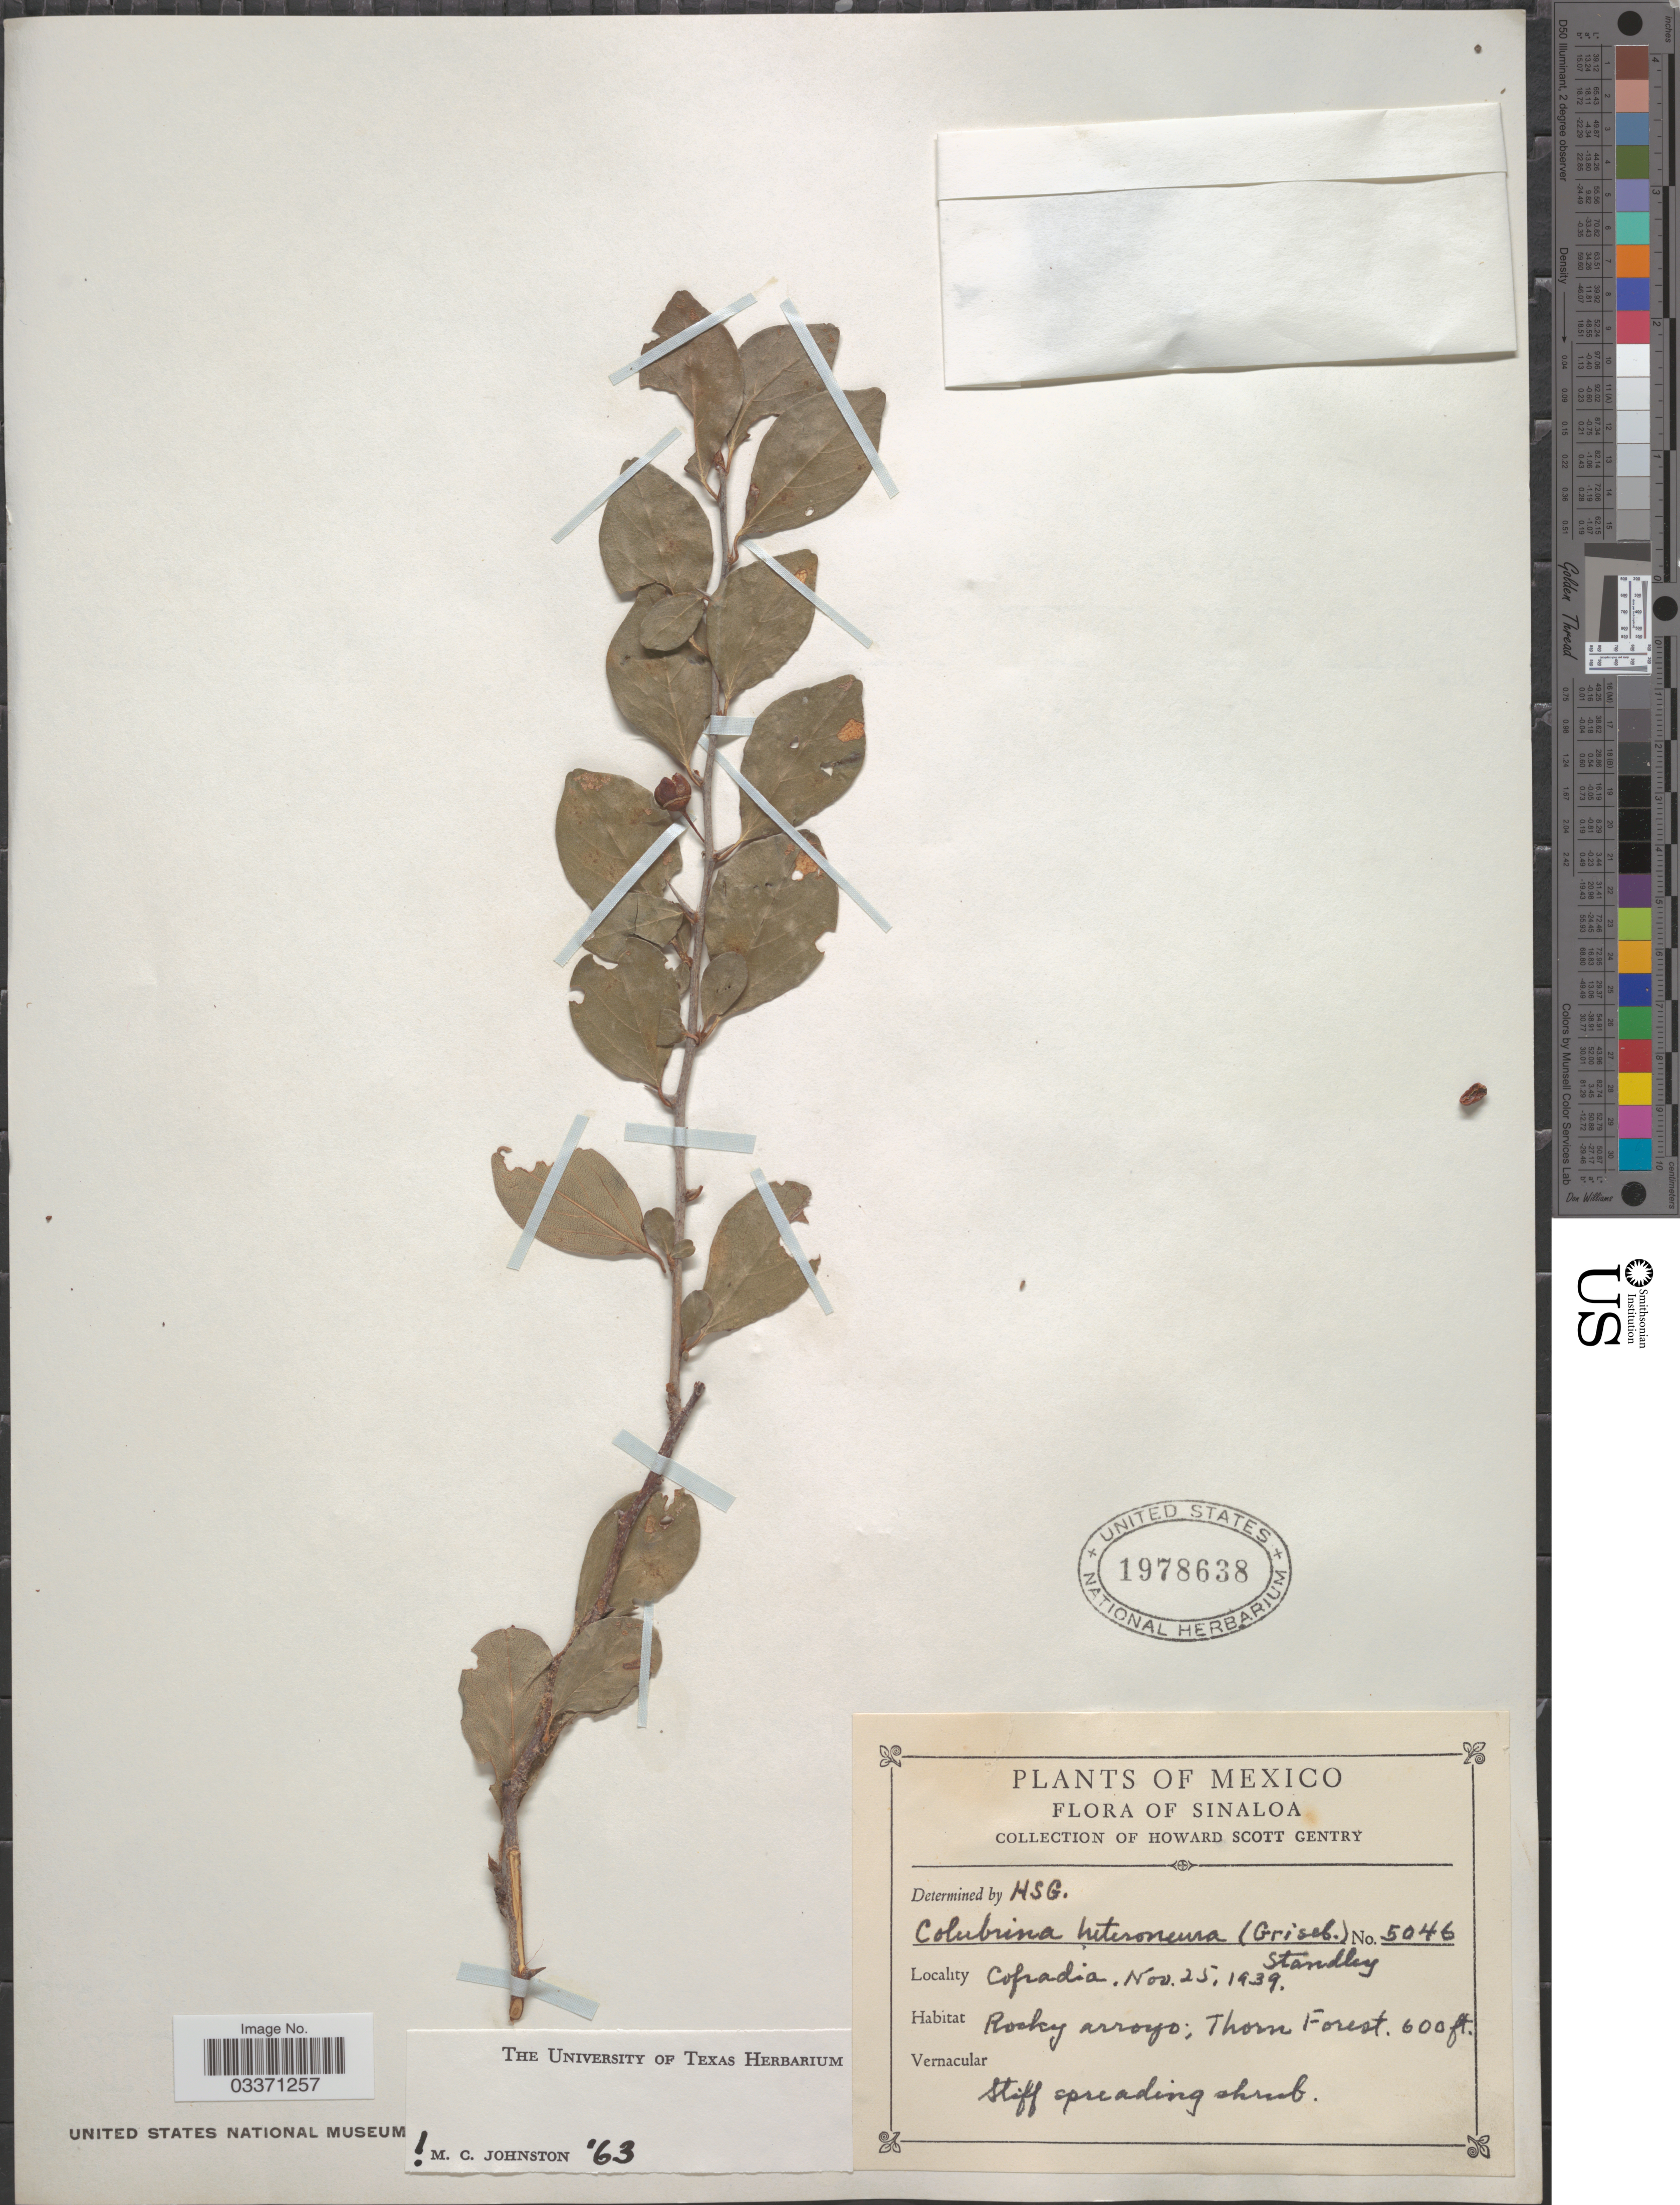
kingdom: Plantae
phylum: Tracheophyta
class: Magnoliopsida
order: Rosales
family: Rhamnaceae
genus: Colubrina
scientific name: Colubrina heteroneura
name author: (Griseb.) Standl.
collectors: H. S. Gentry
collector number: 5046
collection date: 1939-11-25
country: Mexico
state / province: Sinaloa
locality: Cofradia.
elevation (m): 183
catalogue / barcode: US 1978638